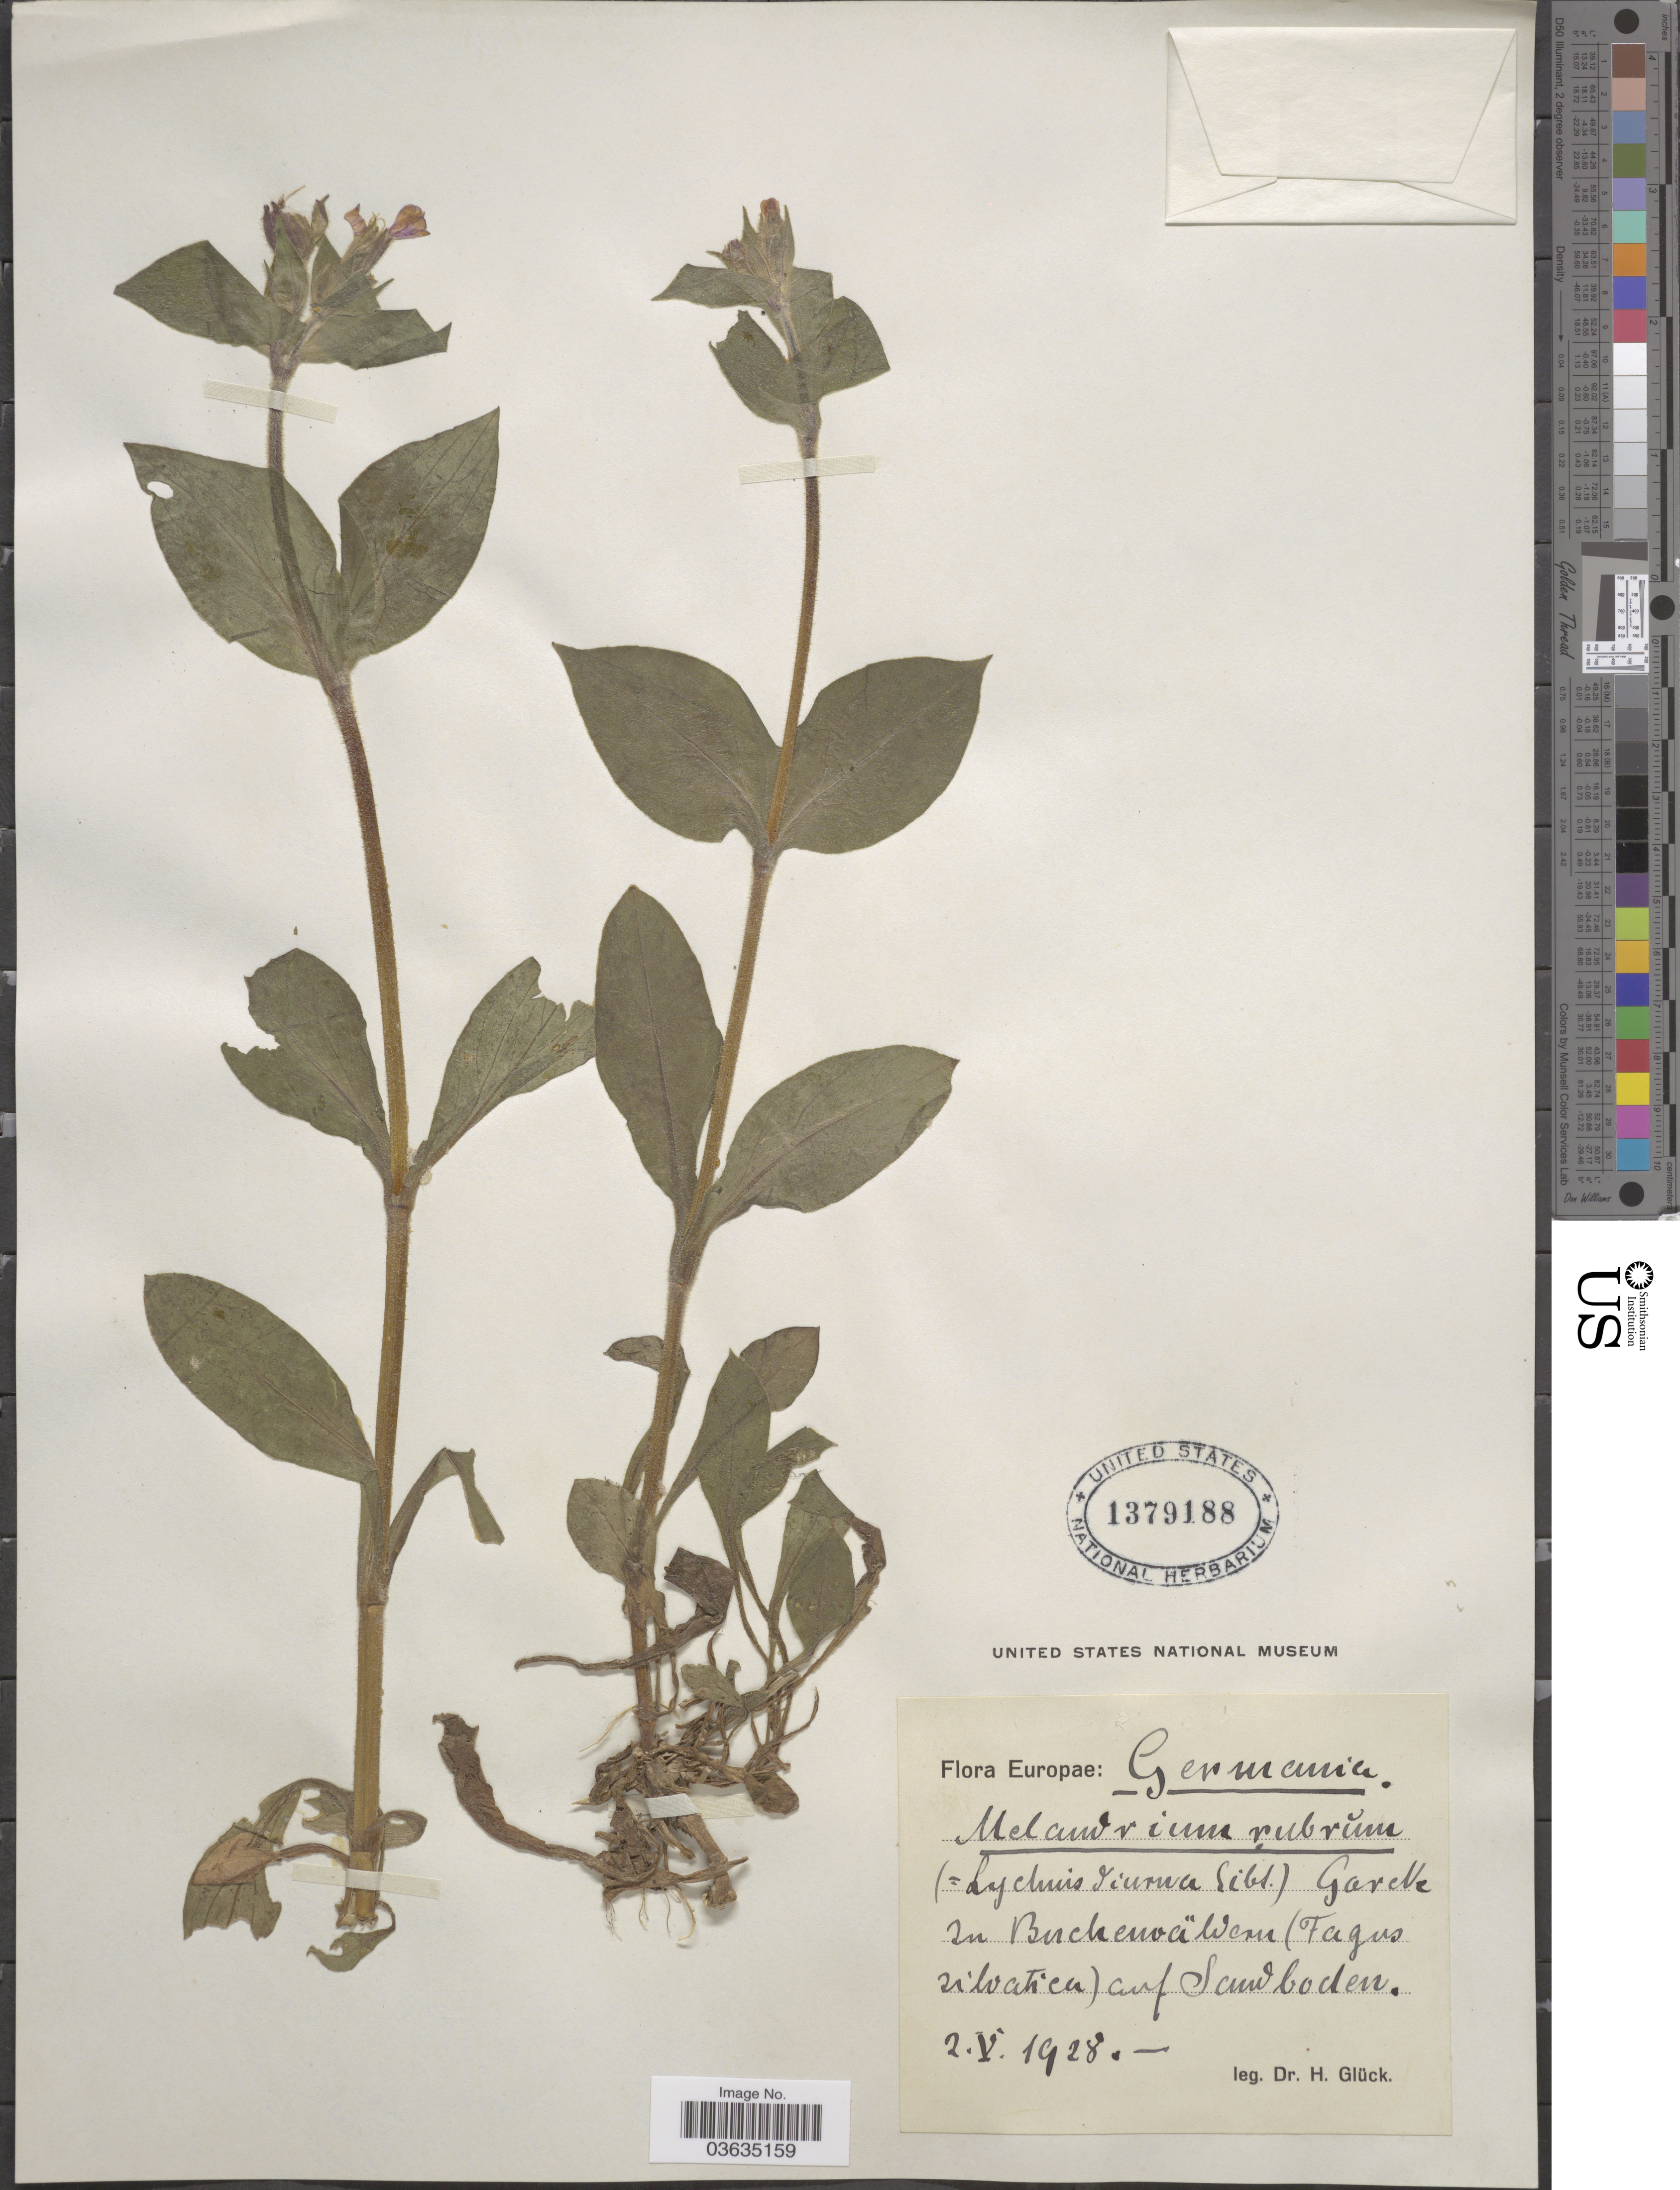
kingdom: Plantae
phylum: Tracheophyta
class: Magnoliopsida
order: Caryophyllales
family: Caryophyllaceae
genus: Silene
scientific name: Silene dioica subsp. dioica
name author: (L.) Clairv.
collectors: H. Glück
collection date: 1928-05-02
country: Germany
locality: Europae: Germania. In Buchenväldern (Fagus silvatica) auf Sandboden.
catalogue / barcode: US 1379188